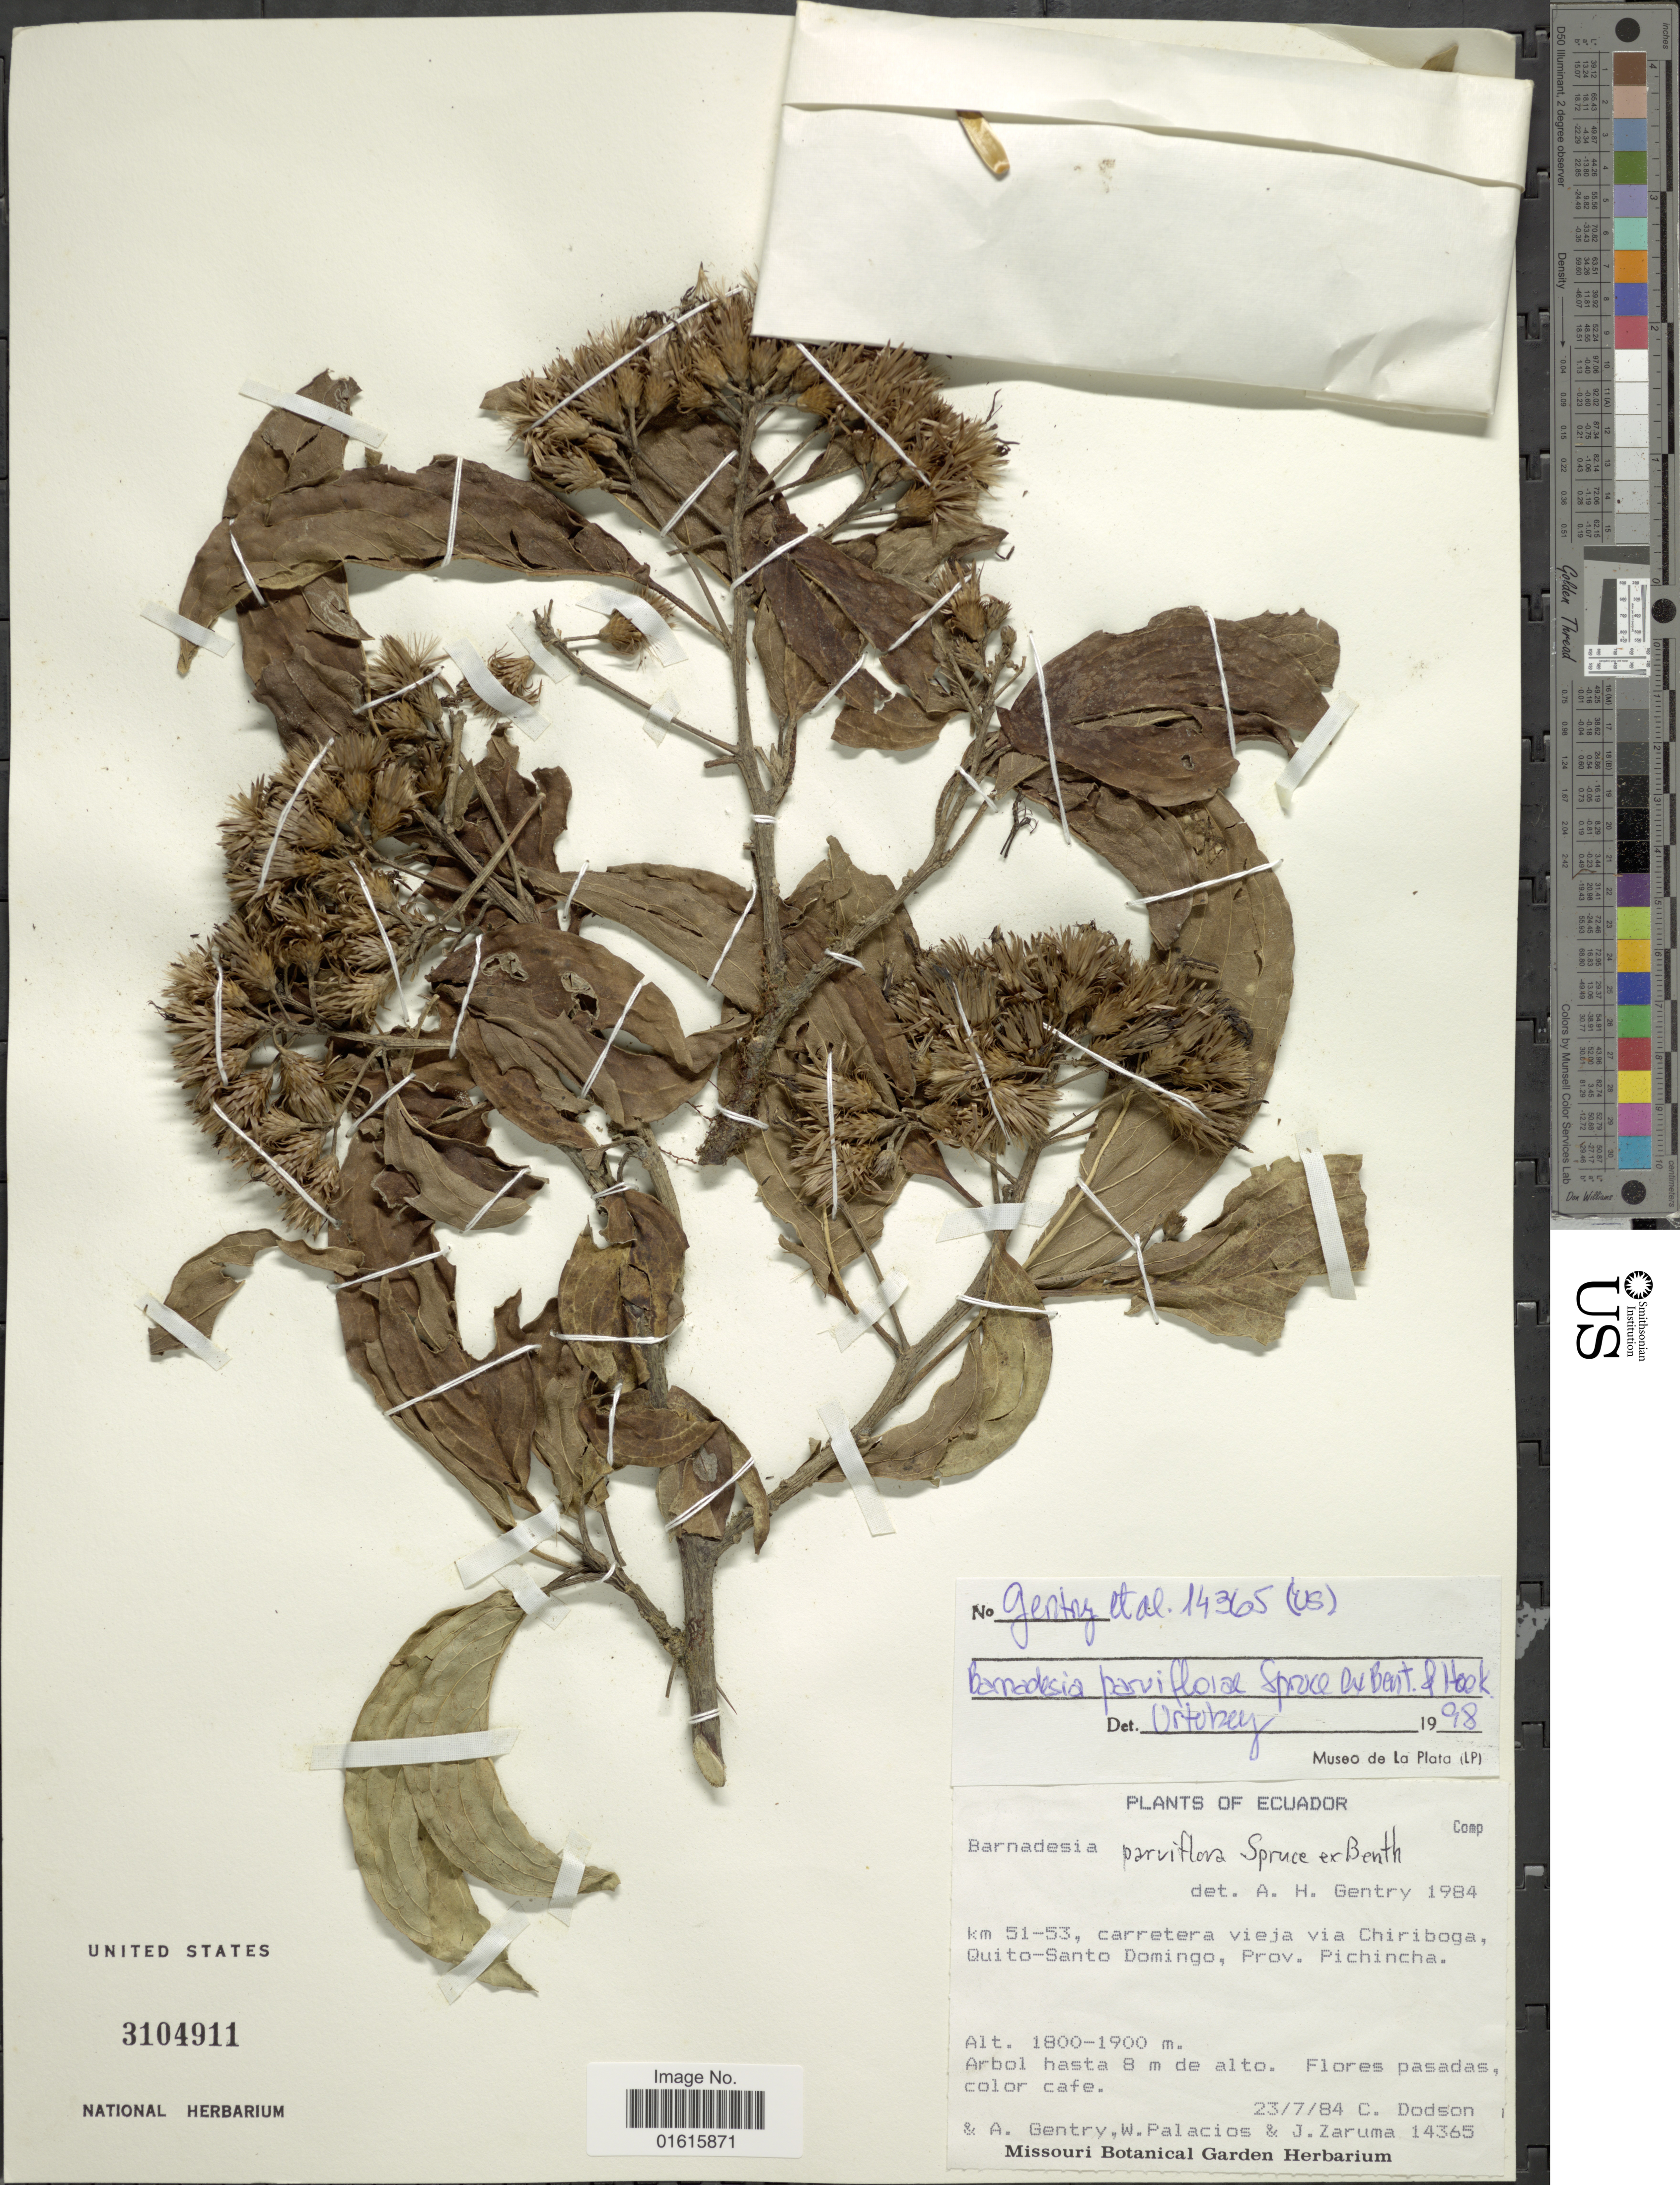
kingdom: Plantae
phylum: Tracheophyta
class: Magnoliopsida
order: Asterales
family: Asteraceae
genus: Barnadesia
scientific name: Barnadesia parviflora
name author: Spruce ex Benth. & Hook. f.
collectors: C. Dodson, A. H. Gentry, W. Palacios & J. Zaruma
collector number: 14365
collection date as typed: Transcribed d/m/y: 23/7/84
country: Ecuador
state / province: Pichincha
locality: Km 51-53, carretera vieja via Chiriboga, Quito Santo Domingo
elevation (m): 1800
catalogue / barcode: US 3104911